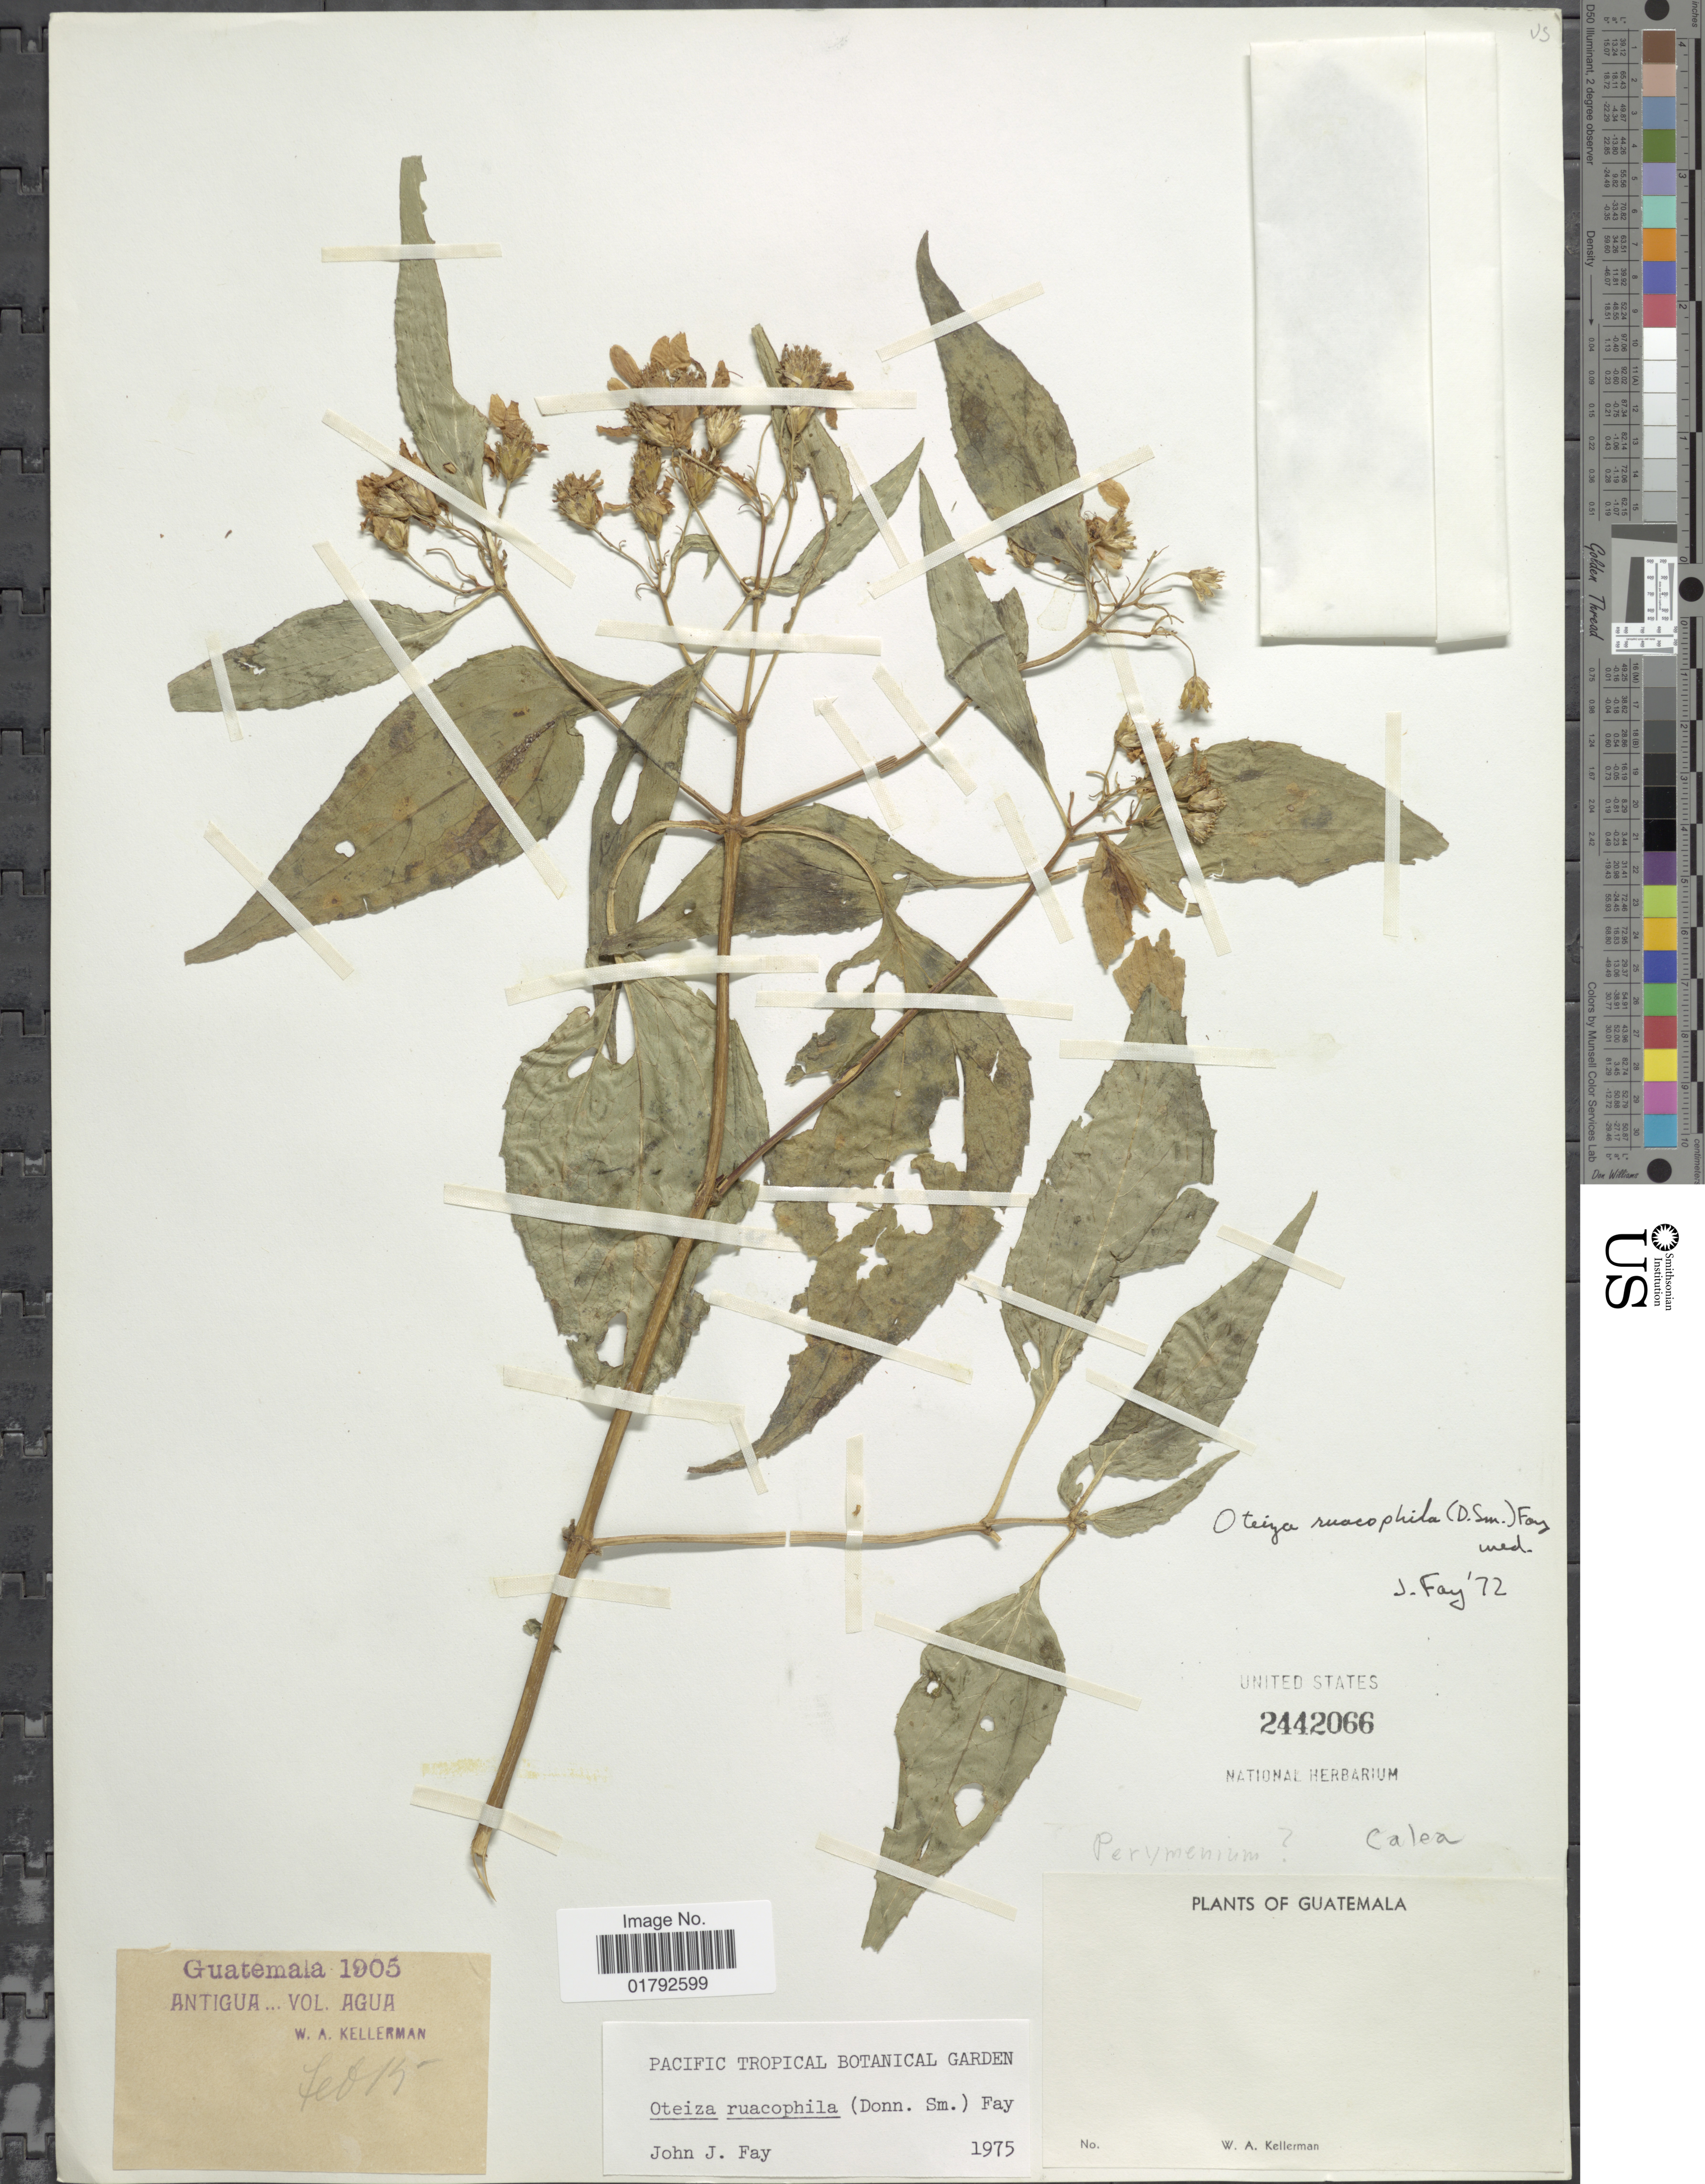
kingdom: Plantae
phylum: Tracheophyta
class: Magnoliopsida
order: Asterales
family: Asteraceae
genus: Oteiza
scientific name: Oteiza ruacophila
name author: (Donn. Sm.) Fay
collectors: W. Kellerman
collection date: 1905-02-15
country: Guatemala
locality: Antigua, Vol. Agua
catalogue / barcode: US 2442066